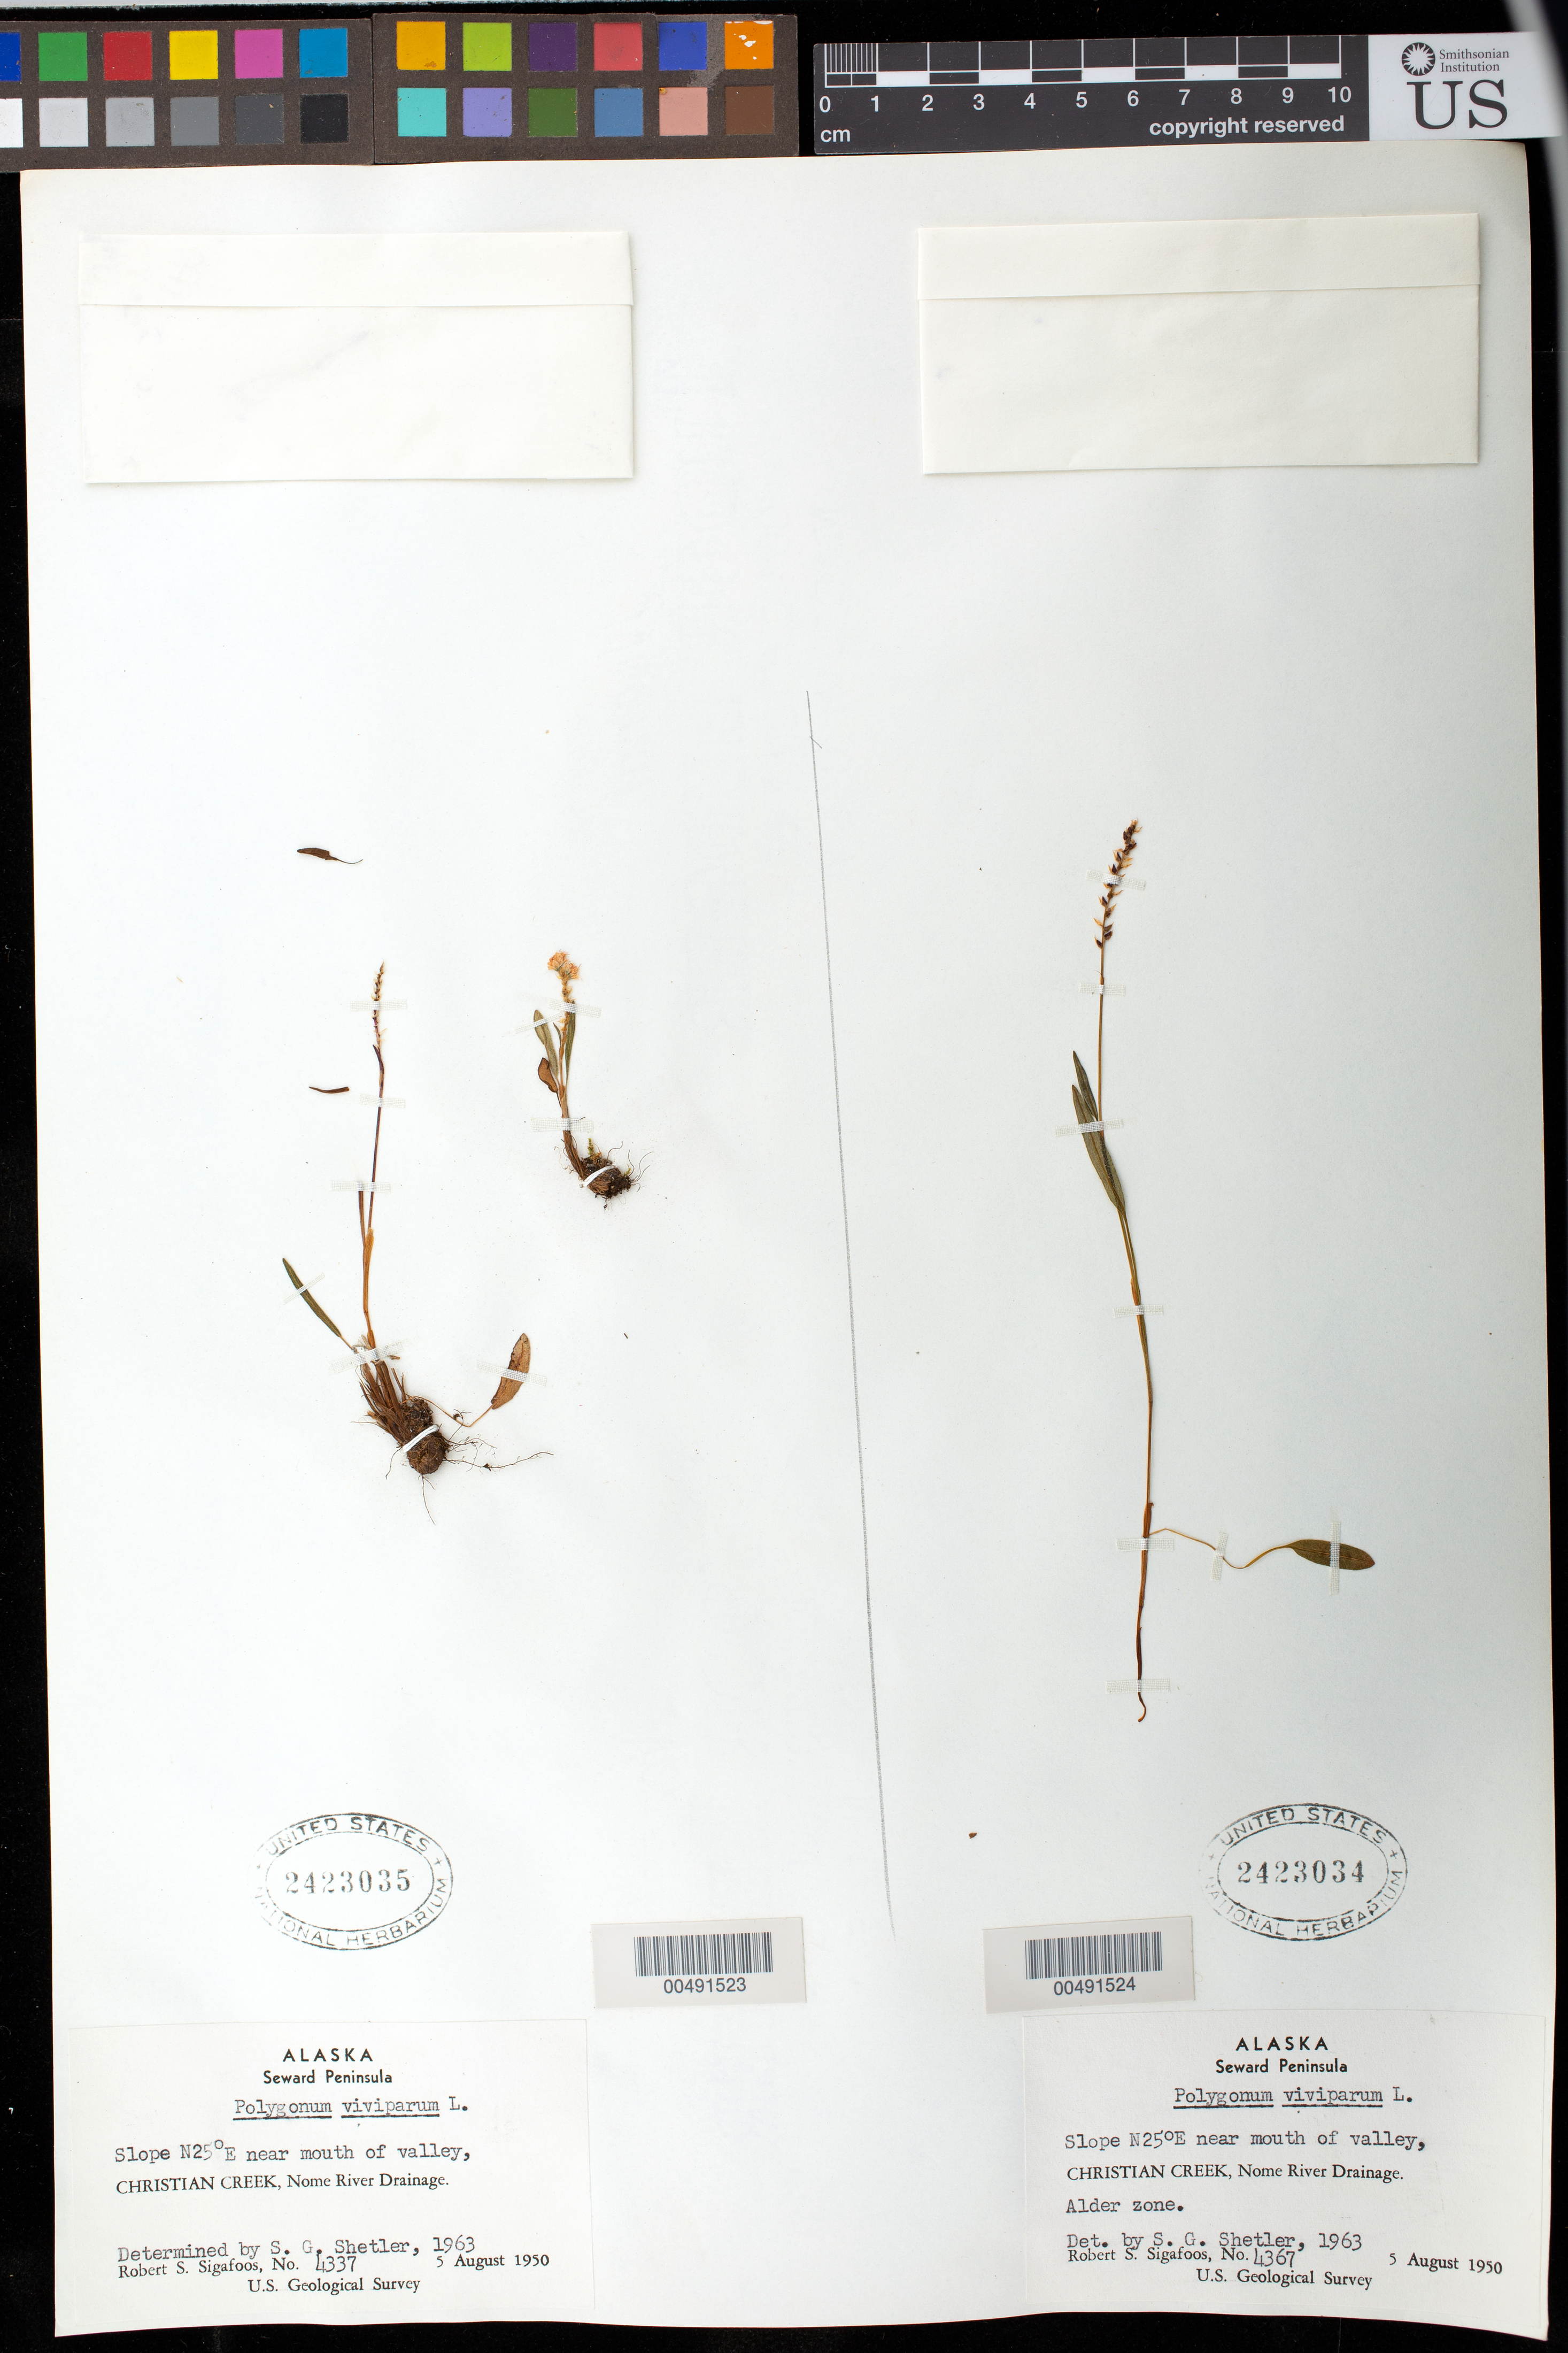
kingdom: Plantae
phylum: Tracheophyta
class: Magnoliopsida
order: Caryophyllales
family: Polygonaceae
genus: Bistorta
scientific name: Bistorta vivipara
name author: (L.) Delarbre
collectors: R. Sigafoos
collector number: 4367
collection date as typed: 05 Aug 1950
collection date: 1950-08-05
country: United States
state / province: Alaska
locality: Christian Creek, Nome River Drainage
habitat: Slope N25°E near mouth of valley, alder zone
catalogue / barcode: US 2423034